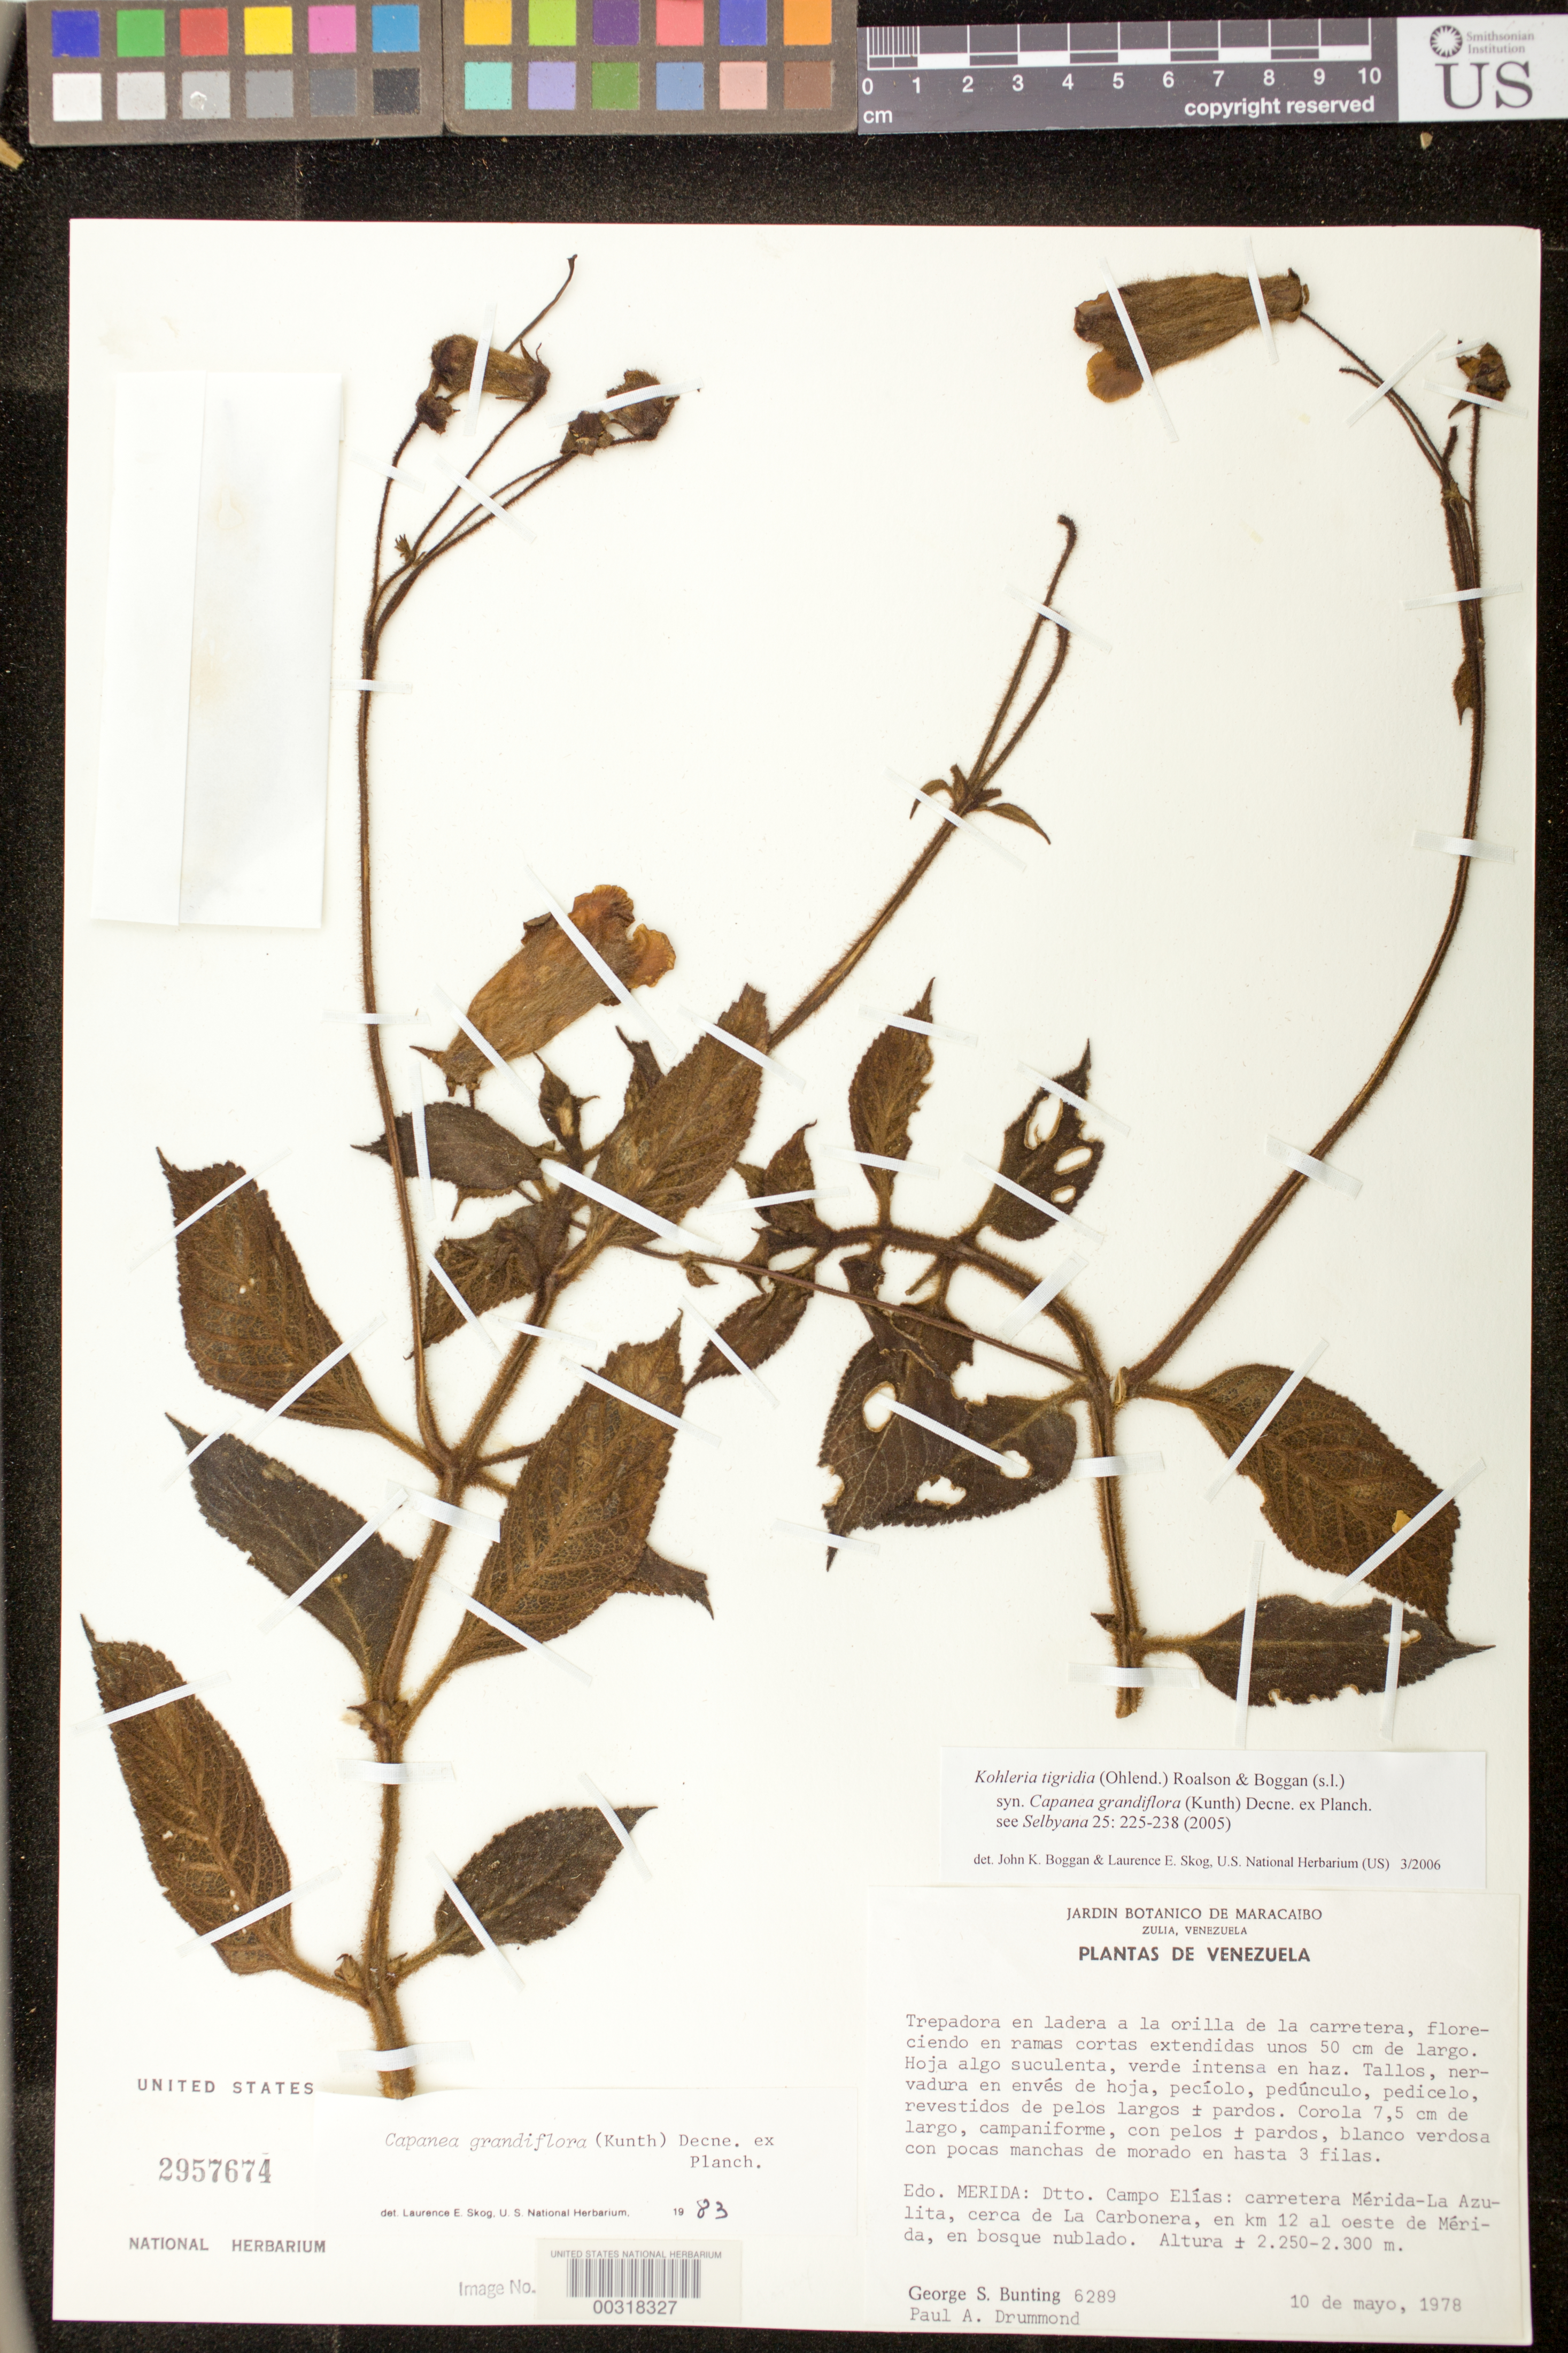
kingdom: Plantae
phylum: Tracheophyta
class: Magnoliopsida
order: Lamiales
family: Gesneriaceae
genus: Kohleria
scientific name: Kohleria tigridia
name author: (Ohlend.) Roalson & Boggan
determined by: Boggan, J. K.; Skog, L. E.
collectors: G. S. Bunting & P. Drummond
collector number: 6289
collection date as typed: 10 May 1978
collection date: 1978-05-10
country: Venezuela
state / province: Mérida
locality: Dist. Campo Elias, Merida-La Azulita highway, near La Carbonera, on km 12 W of Merida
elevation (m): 2250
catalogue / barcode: US 2957674